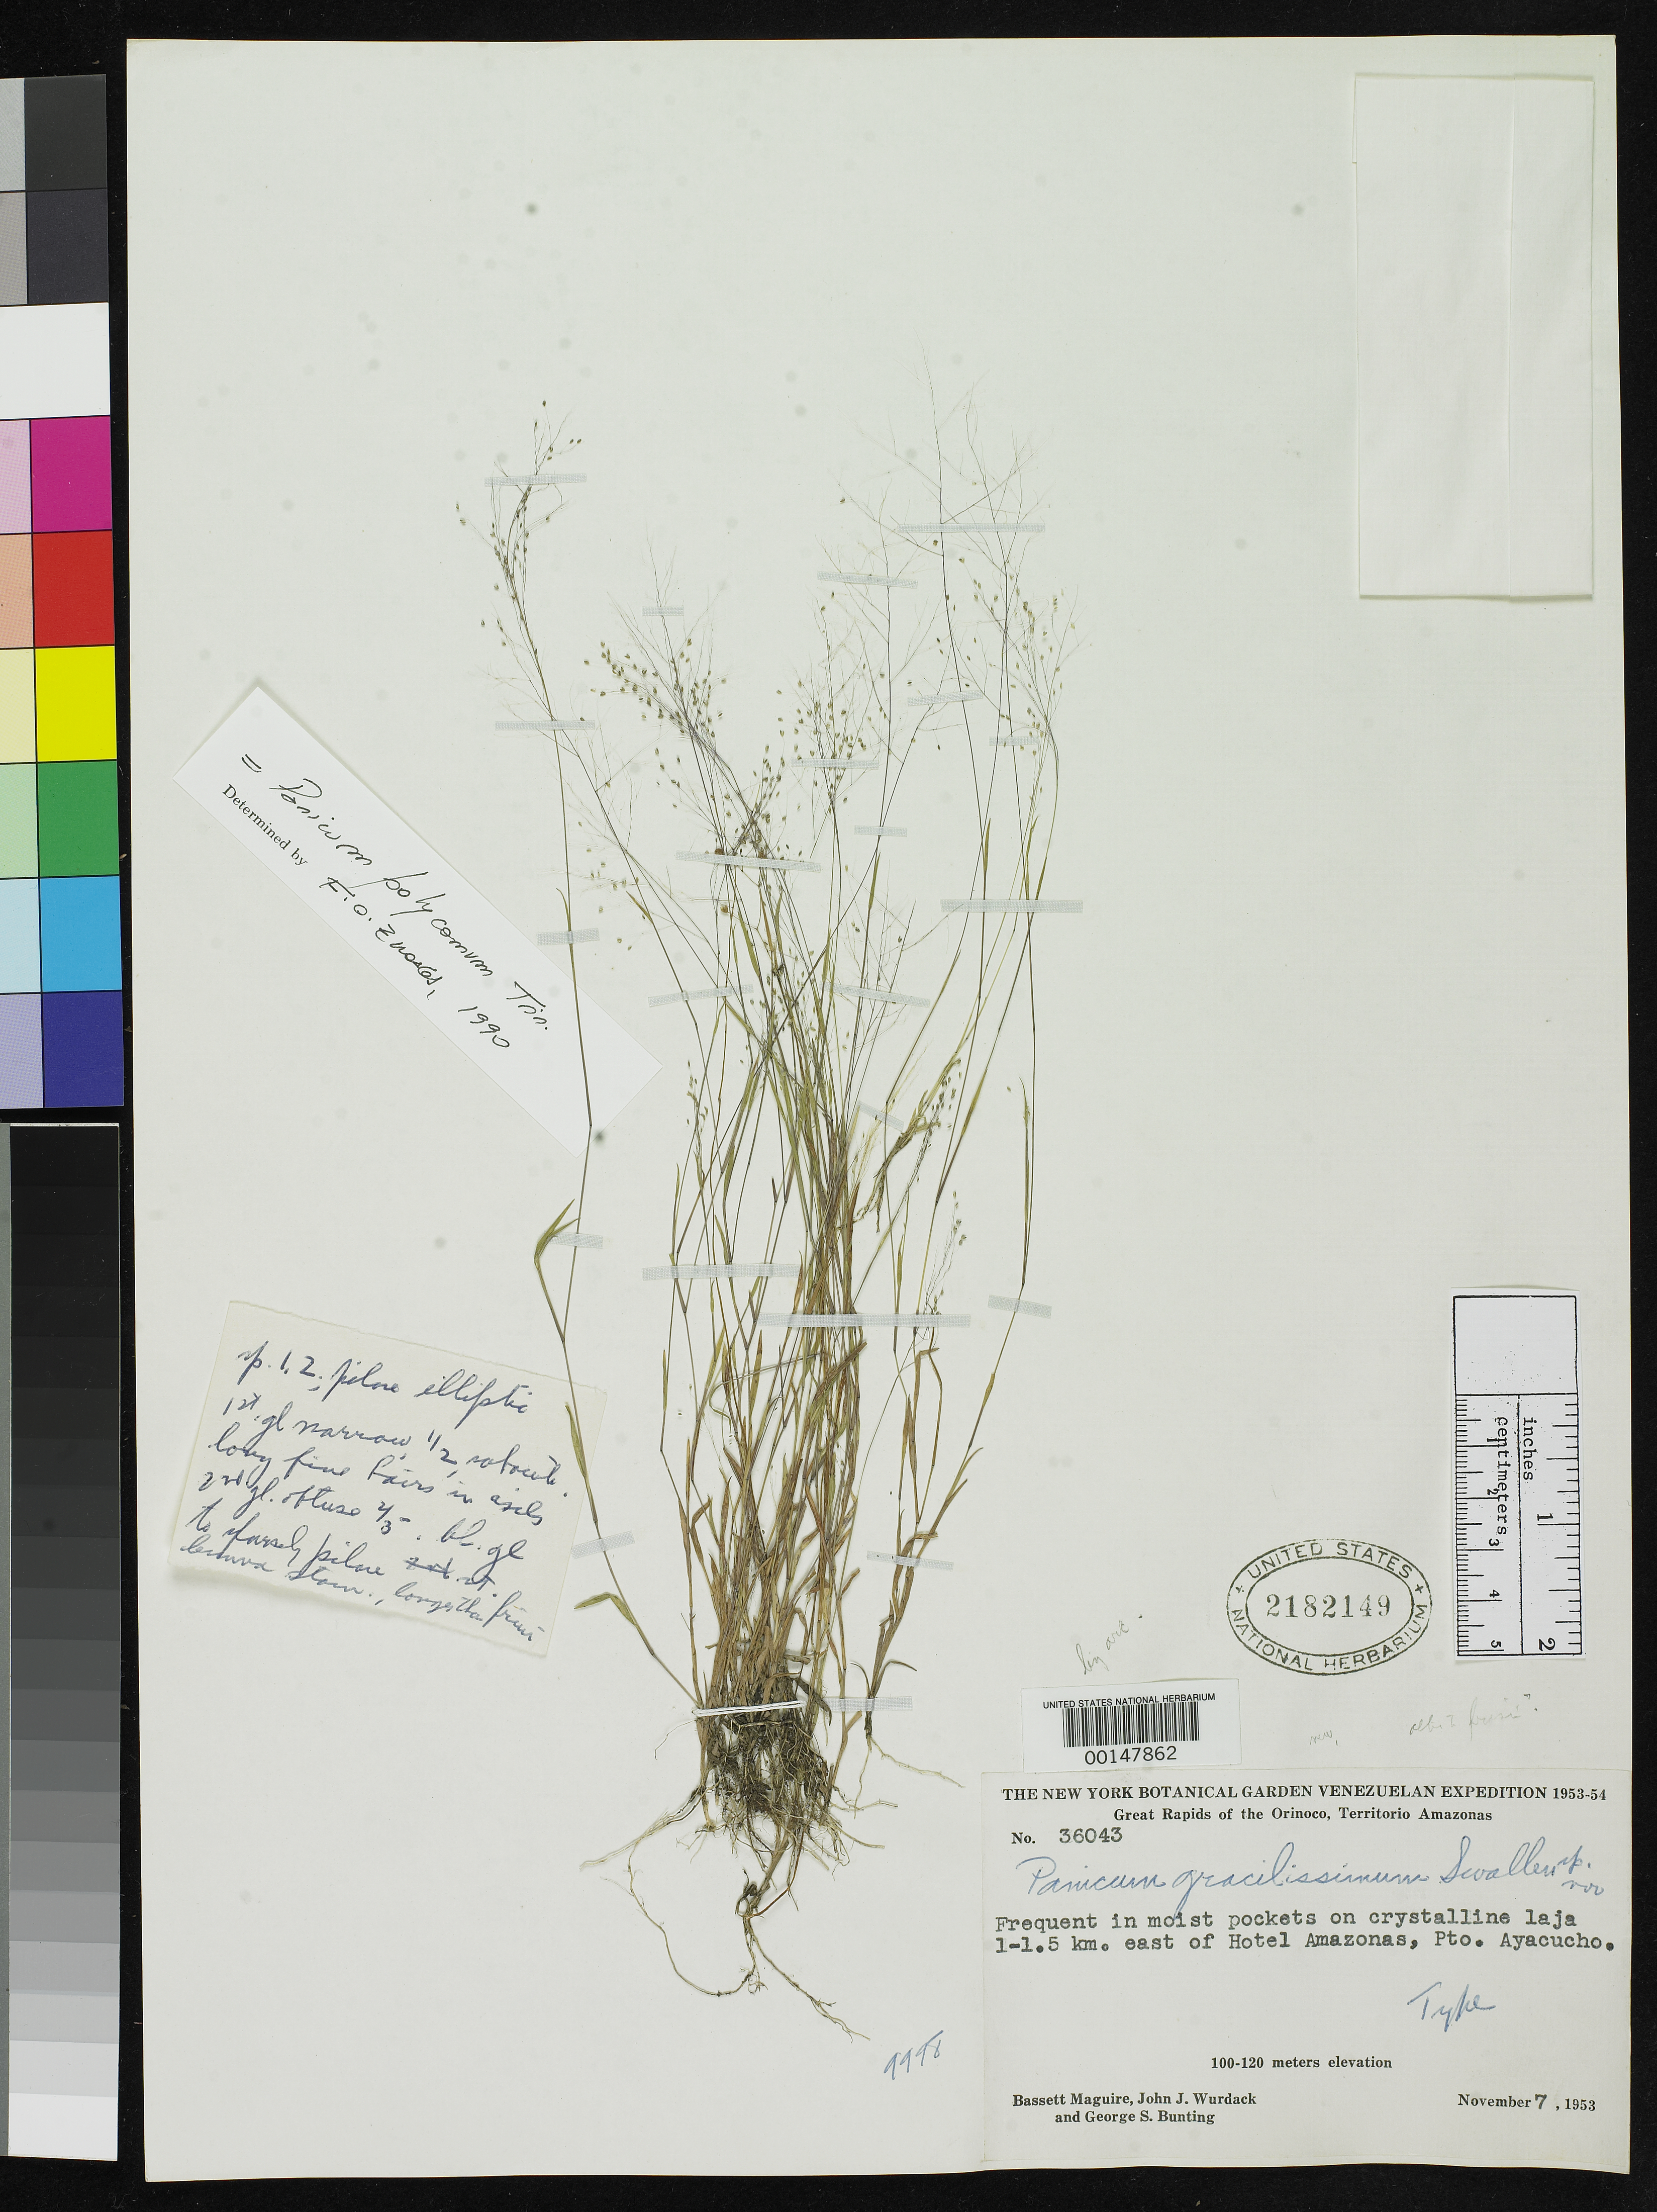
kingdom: Plantae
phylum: Tracheophyta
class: Liliopsida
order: Poales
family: Poaceae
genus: Panicum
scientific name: Panicum gracilissimum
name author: Swallen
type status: Holotype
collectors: B. Maguire, J. J. Wurdack & G. S. Bunting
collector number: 36043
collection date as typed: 07 Nov 1953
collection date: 1953-11-07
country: Venezuela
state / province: Amazonas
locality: East of Hotel Amazonas, Puerto Ayacucho.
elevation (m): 100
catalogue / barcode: US 2182149